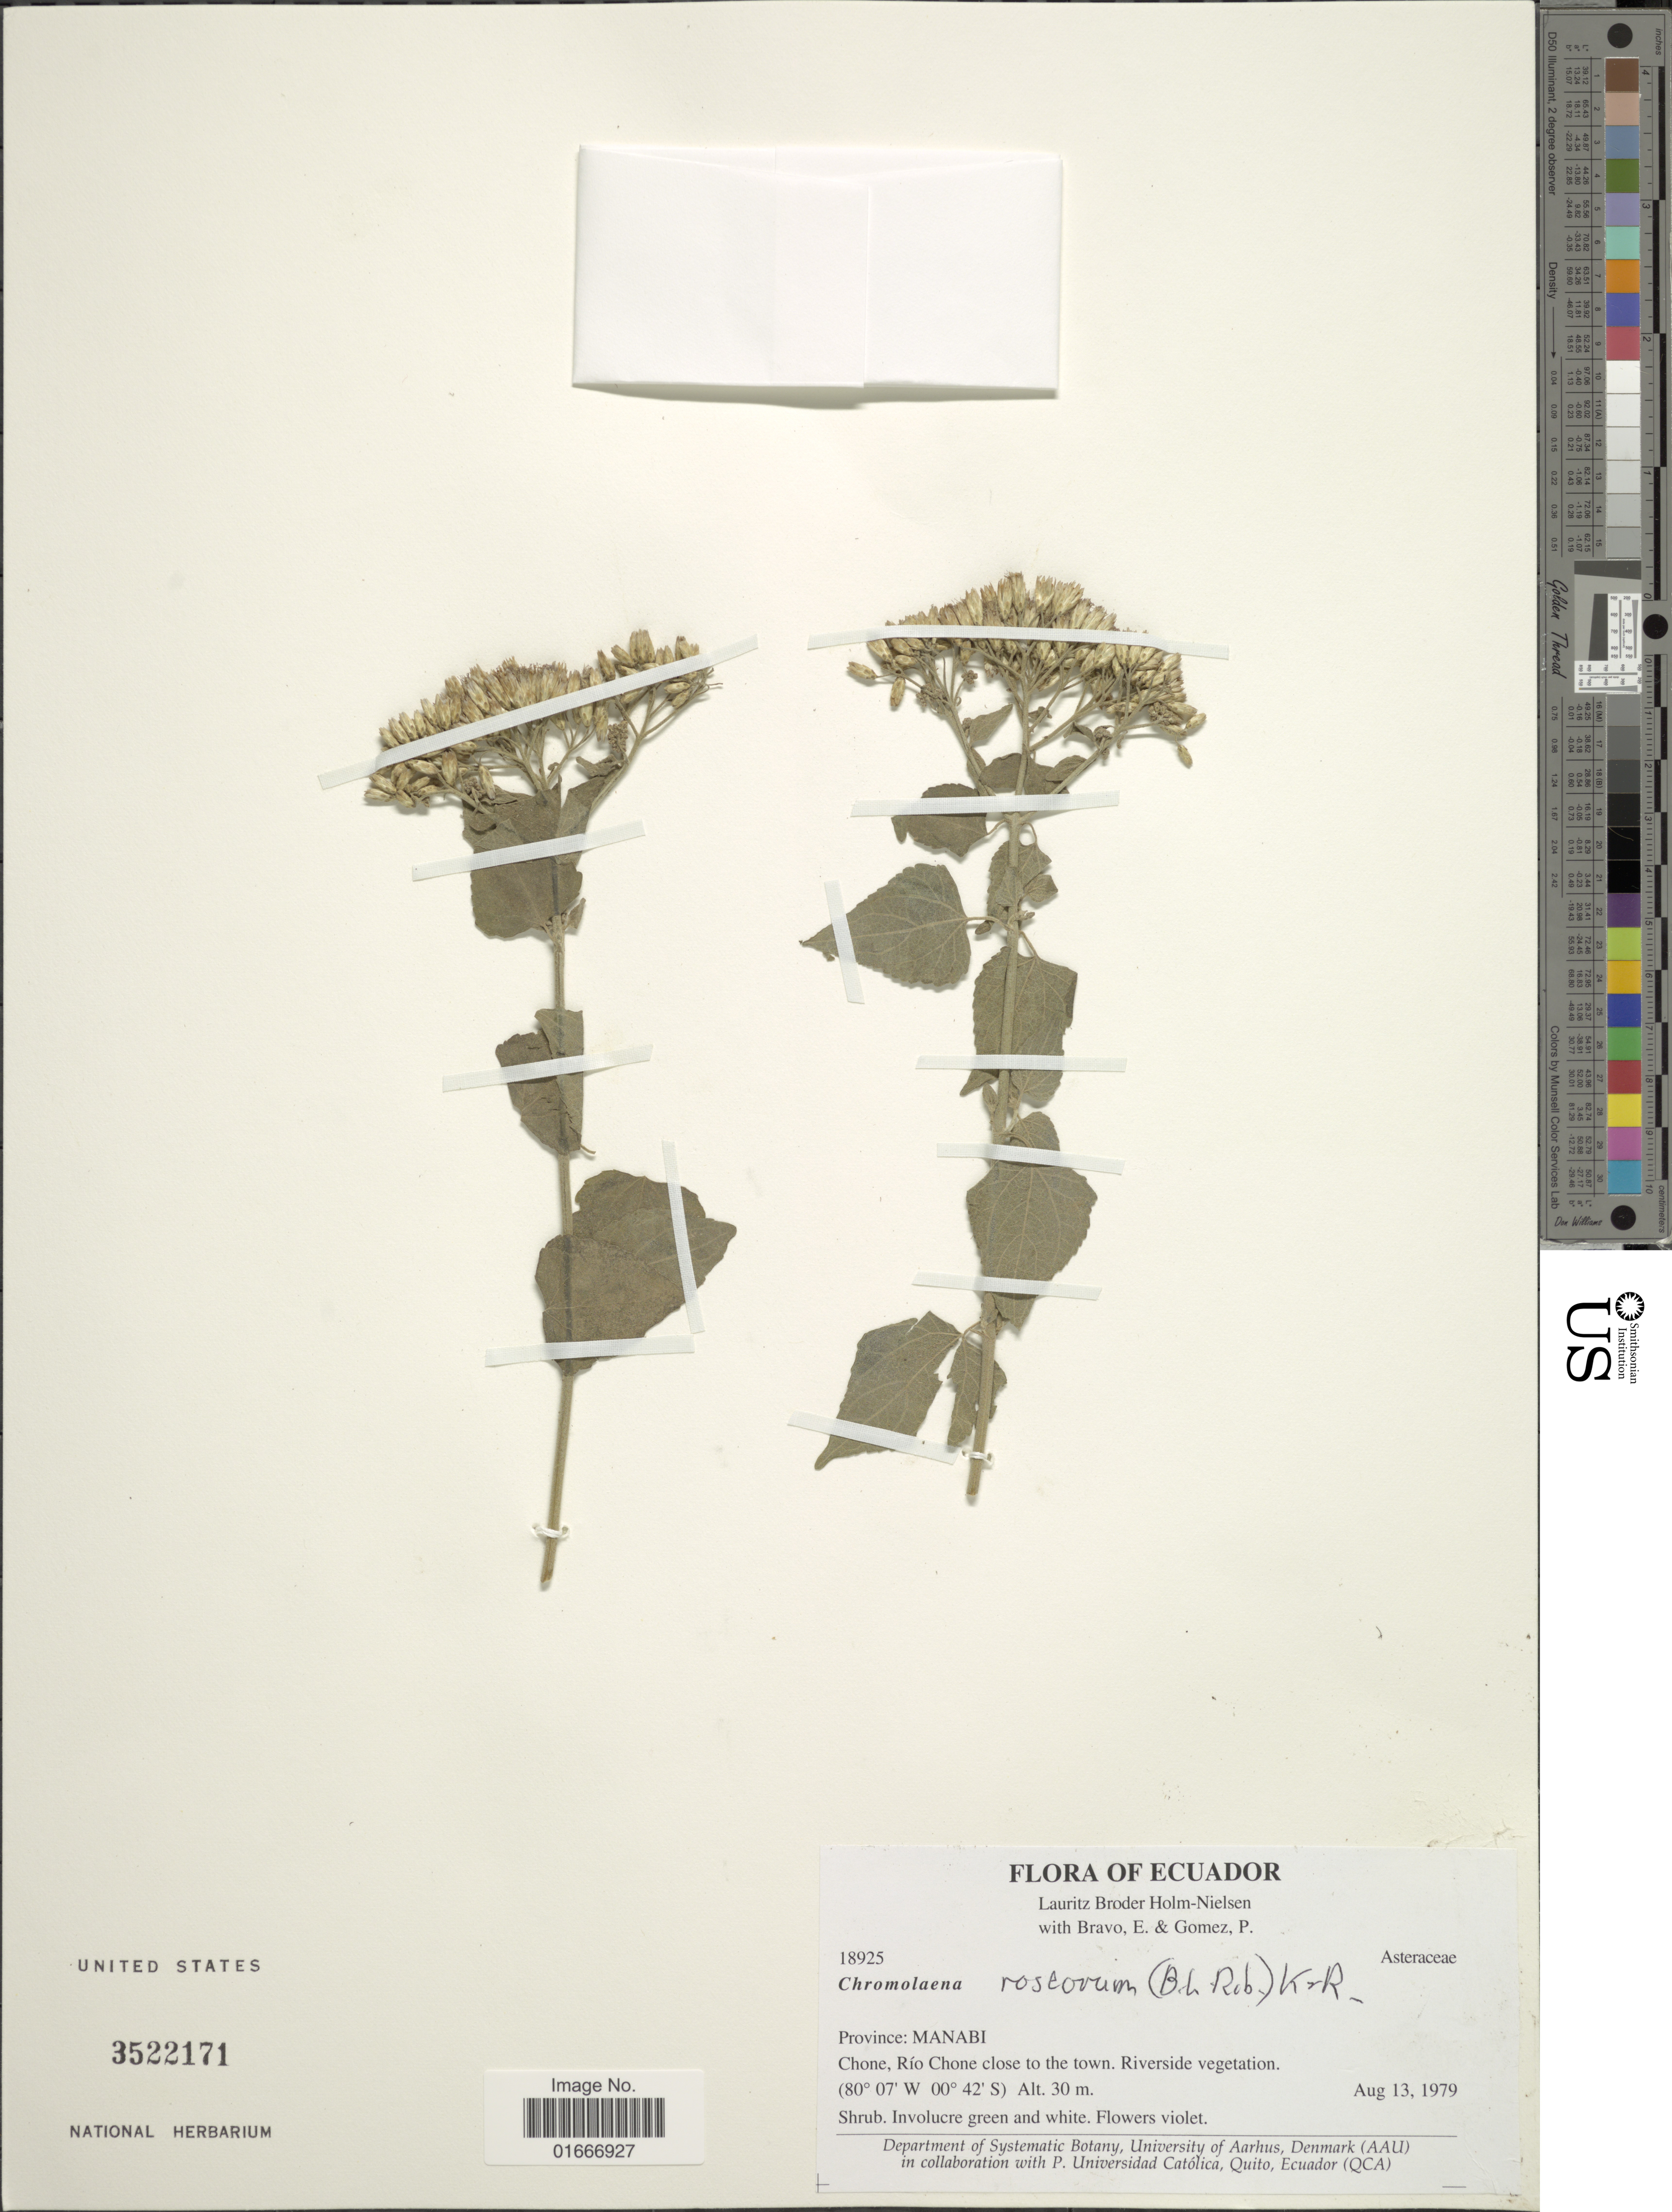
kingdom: Plantae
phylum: Tracheophyta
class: Magnoliopsida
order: Asterales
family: Asteraceae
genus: Chromolaena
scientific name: Chromolaena roseorum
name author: (B.L. Rob.) R.M. King & H. Rob.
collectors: L. B. Holm-Nielsen, E. Bravo & P. Gomez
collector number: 18925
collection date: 1979-08-13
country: Ecuador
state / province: Manabí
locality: Ecuador. Province: Manabí. Chone, Rio Chone close to the town.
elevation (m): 30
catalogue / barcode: US 3522171